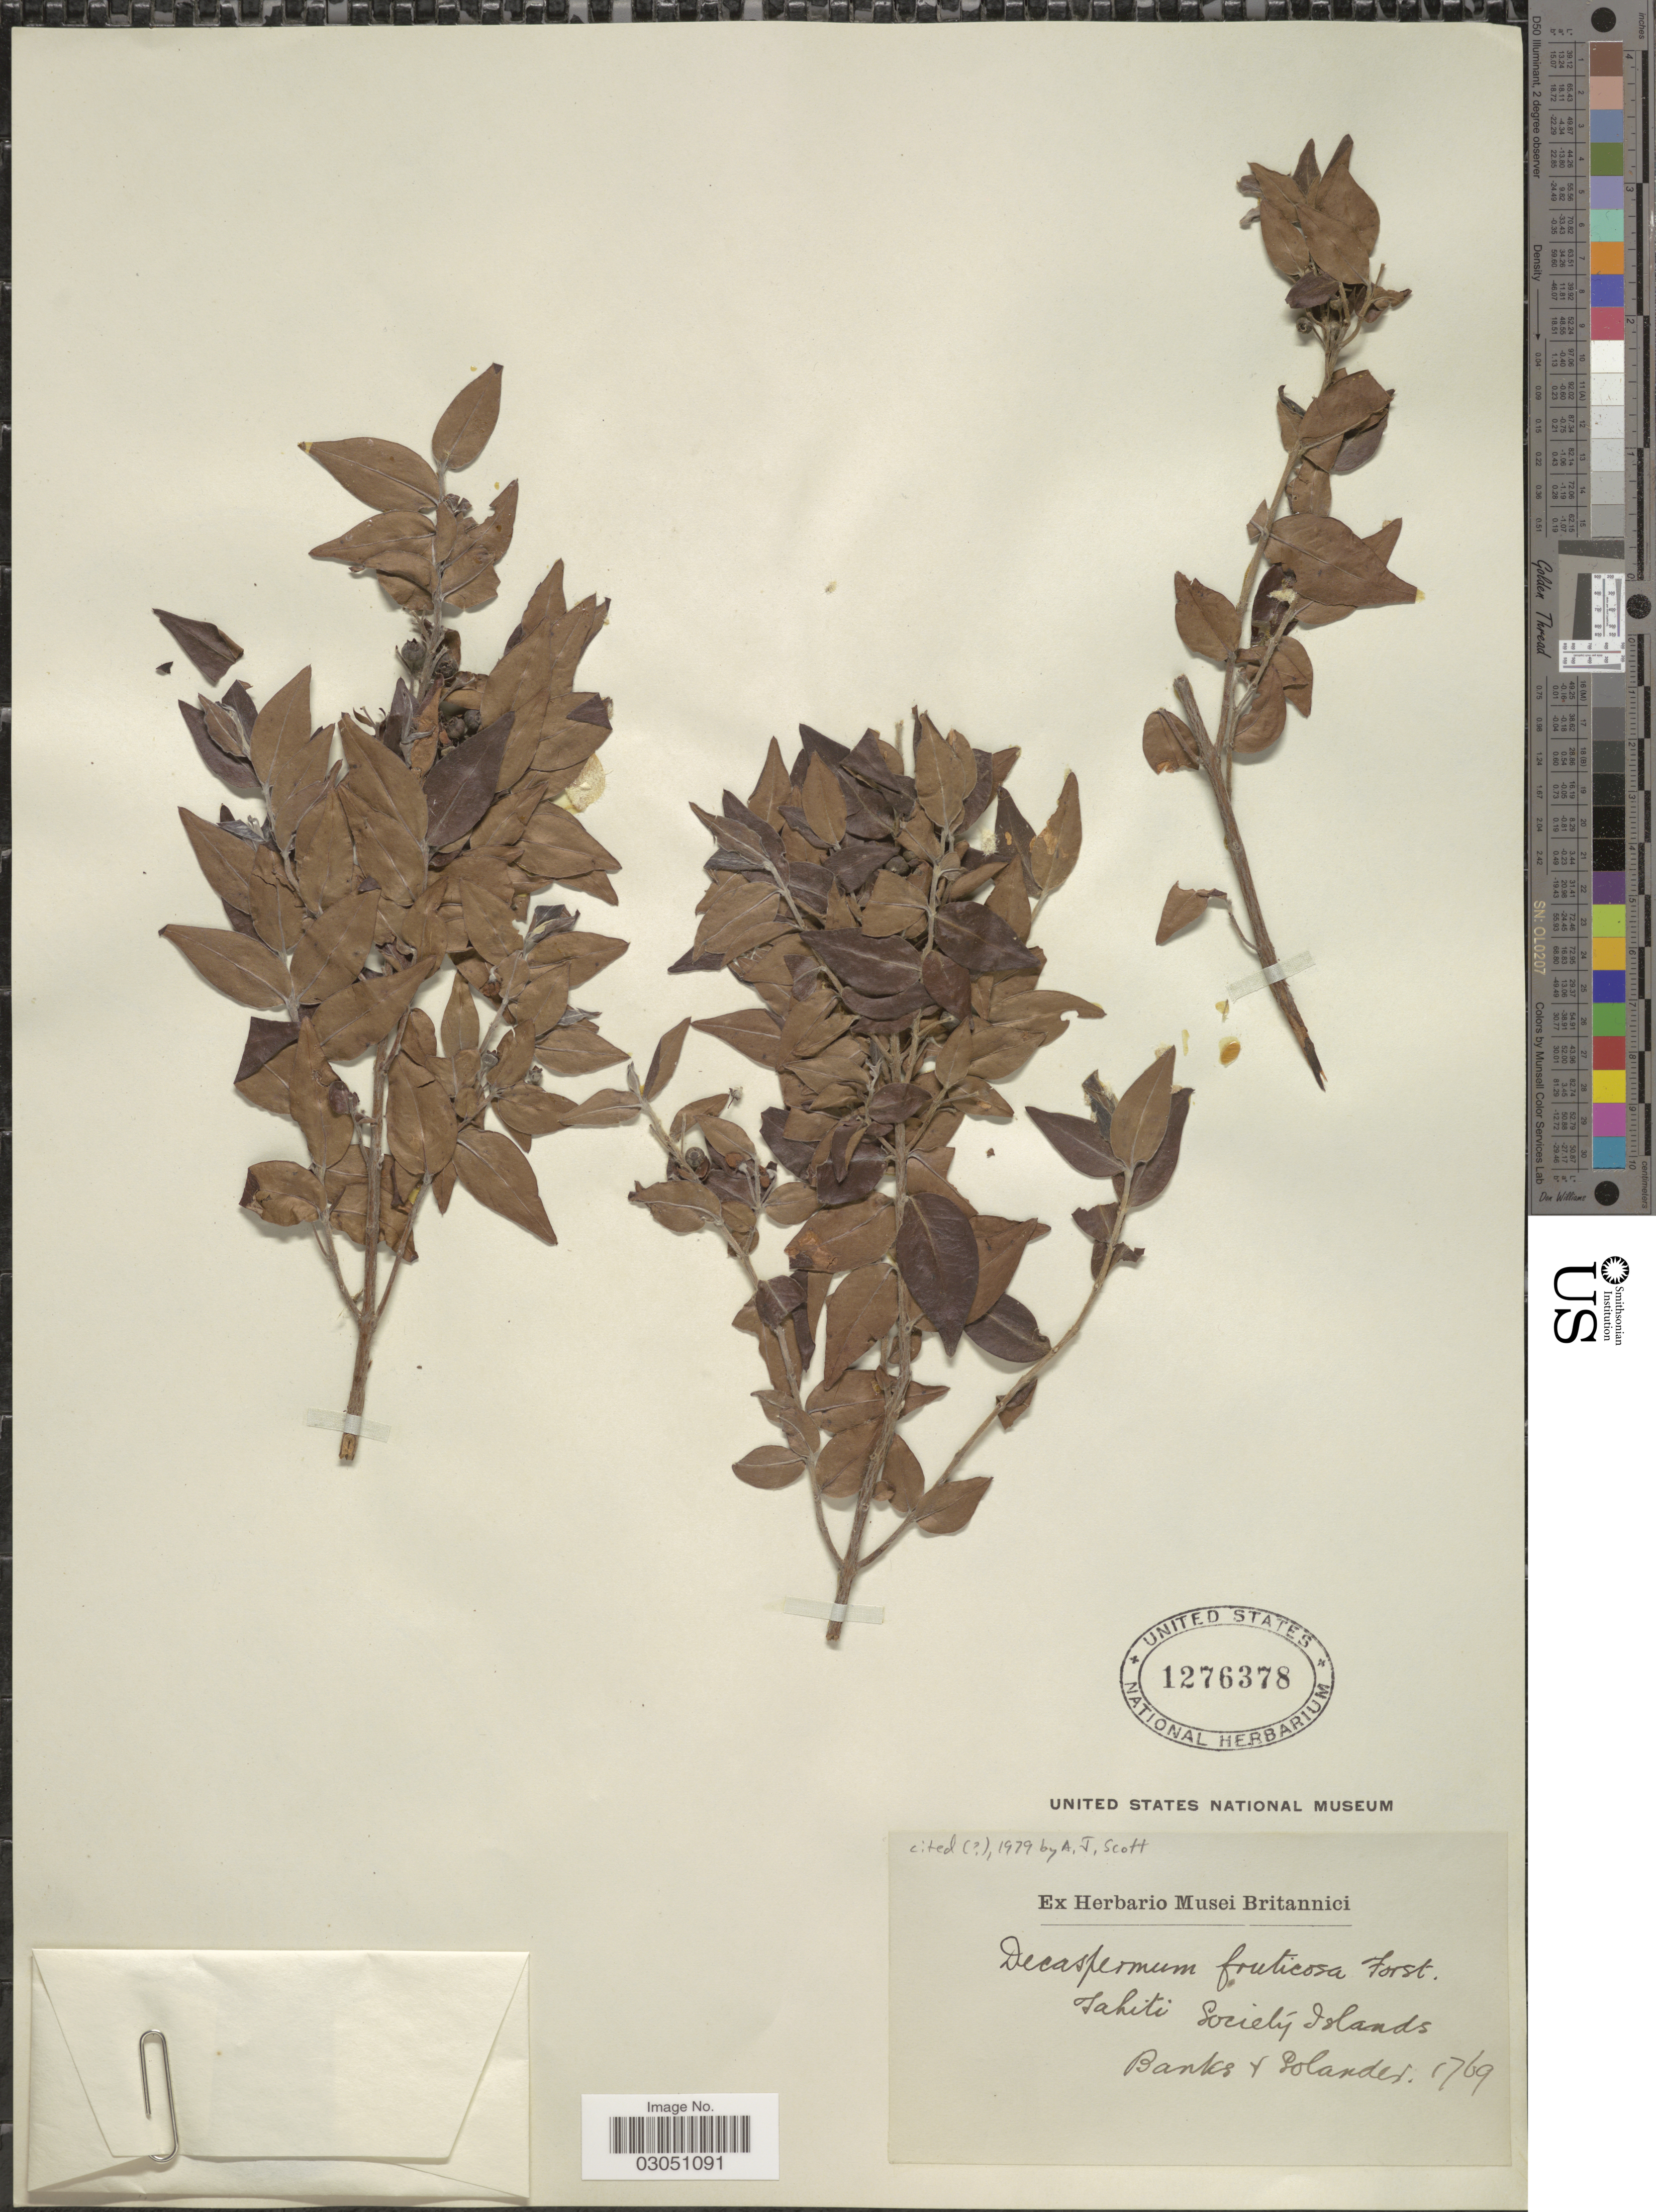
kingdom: Plantae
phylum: Tracheophyta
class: Magnoliopsida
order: Myrtales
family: Myrtaceae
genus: Decaspermum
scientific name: Decaspermum fruticosum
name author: J.R. Forst. & G. Forst.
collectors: -- Banks & -- Solander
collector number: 1769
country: French Polynesia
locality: Tahiti Society Islands.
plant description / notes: cited by A.J. Scott, Kew Bull. 34(1): 62. 1979.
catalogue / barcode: US 1276378